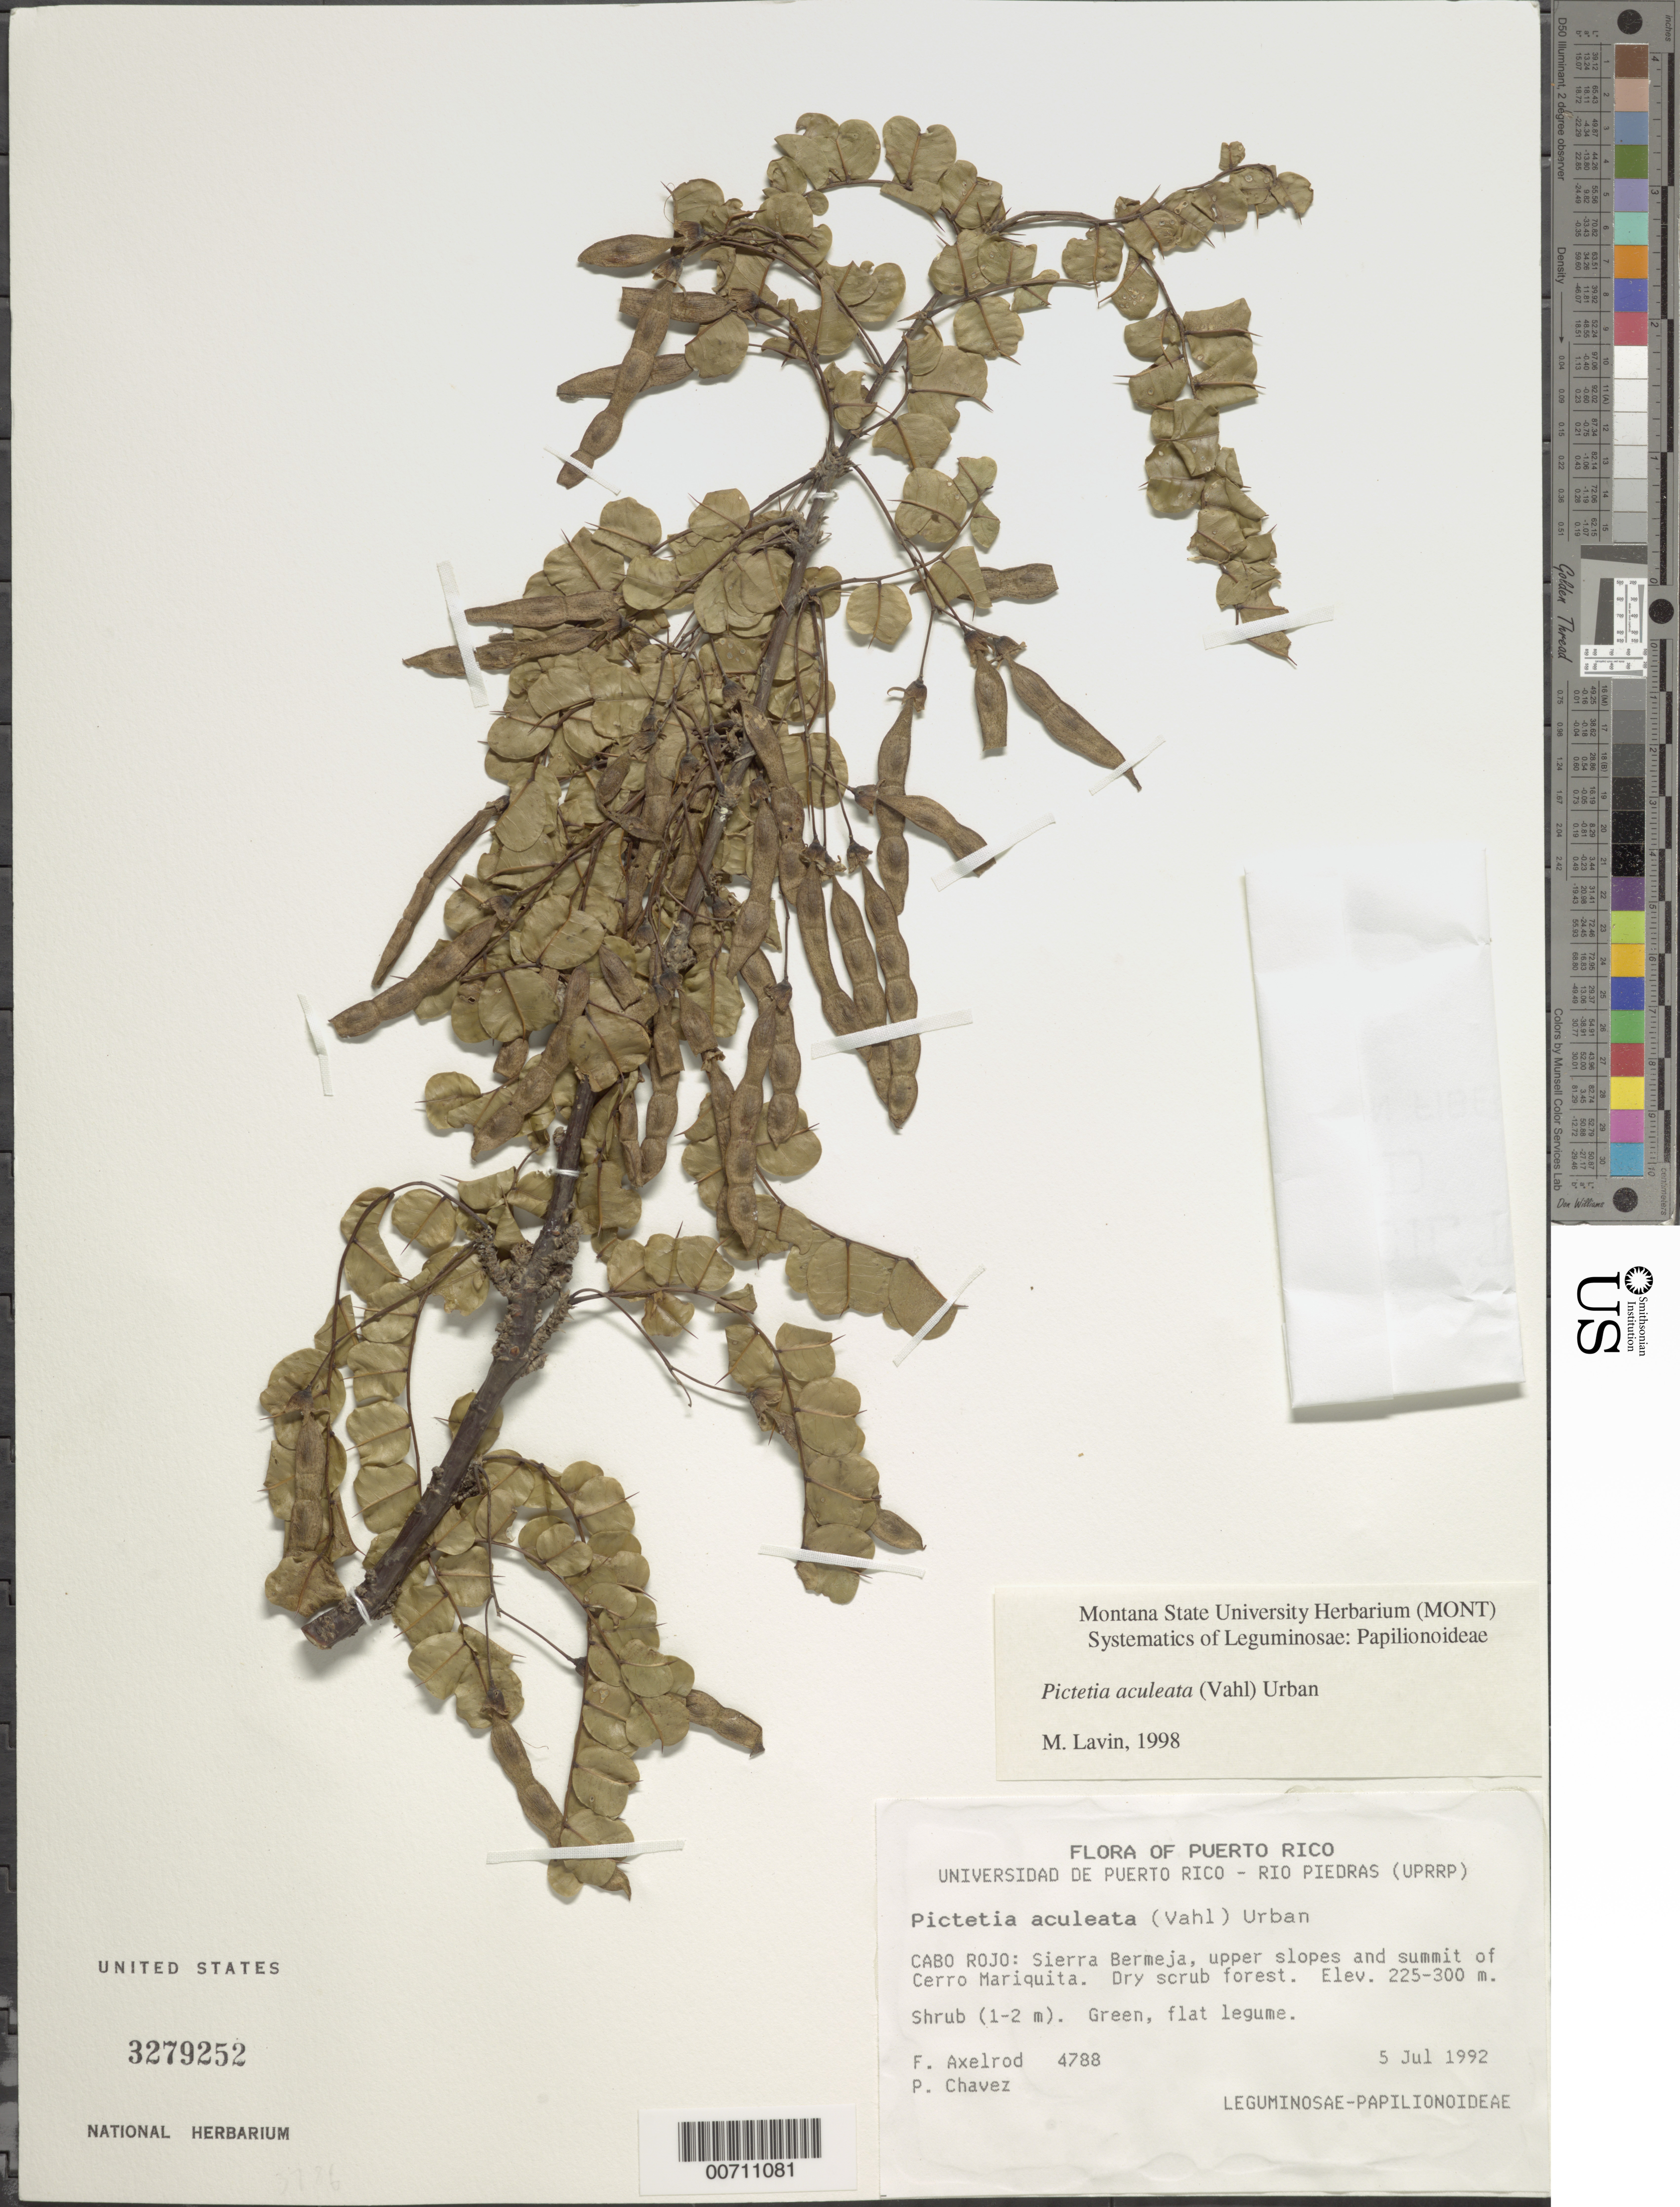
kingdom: Plantae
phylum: Tracheophyta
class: Magnoliopsida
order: Fabales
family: Fabaceae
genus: Pictetia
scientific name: Pictetia aculeata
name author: (Vahl) Urb.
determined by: Lavin, M.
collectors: F. S. Axelrod & P. Chavez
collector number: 4788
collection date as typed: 05 Jul 1992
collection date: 1992-07-05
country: Puerto Rico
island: Greater Antilles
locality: Cabo Rojo: Sierra Barmeja, upper slopes and summit of Cerro Mariquita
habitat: Dry scrub forest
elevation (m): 225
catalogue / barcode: US 3279252